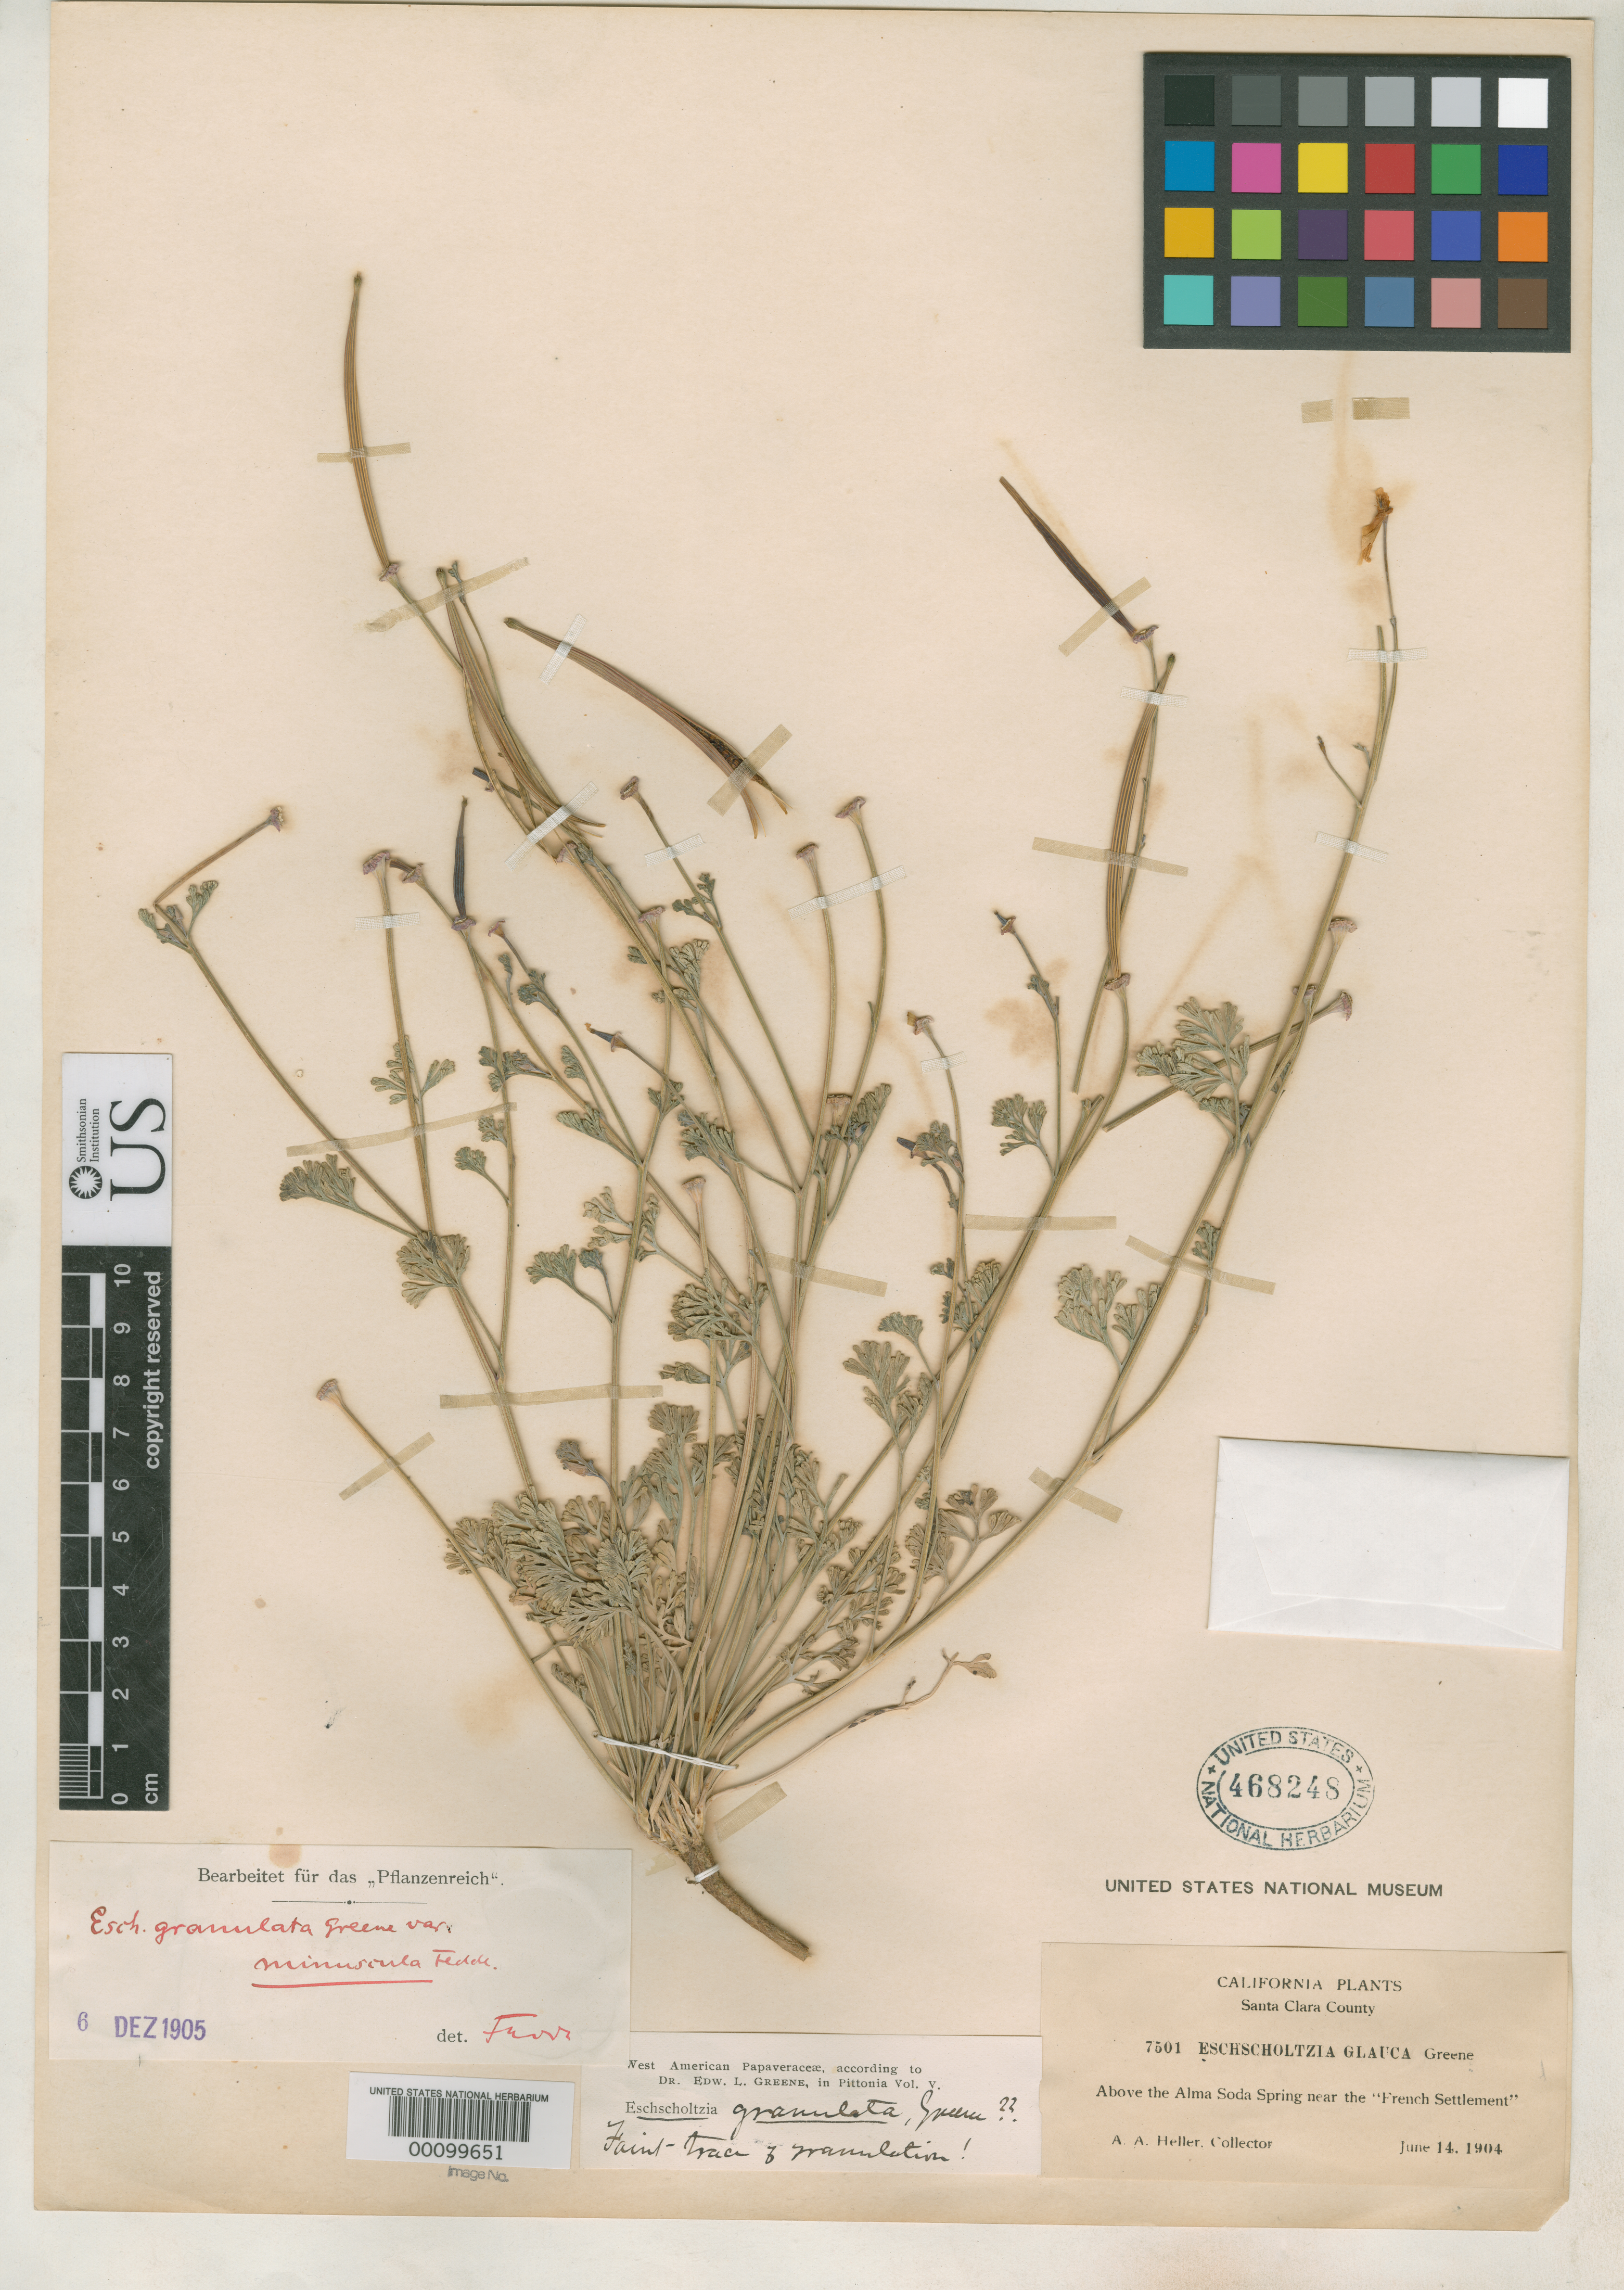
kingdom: Plantae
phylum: Tracheophyta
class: Magnoliopsida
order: Ranunculales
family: Papaveraceae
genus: Eschscholzia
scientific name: Eschscholzia granulata var. minuscula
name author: Fedde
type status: Isosyntype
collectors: A. A. Heller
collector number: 7501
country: United States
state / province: California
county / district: Santa Clara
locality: Alma Soda Spring, below French settlement.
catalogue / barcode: US 468248